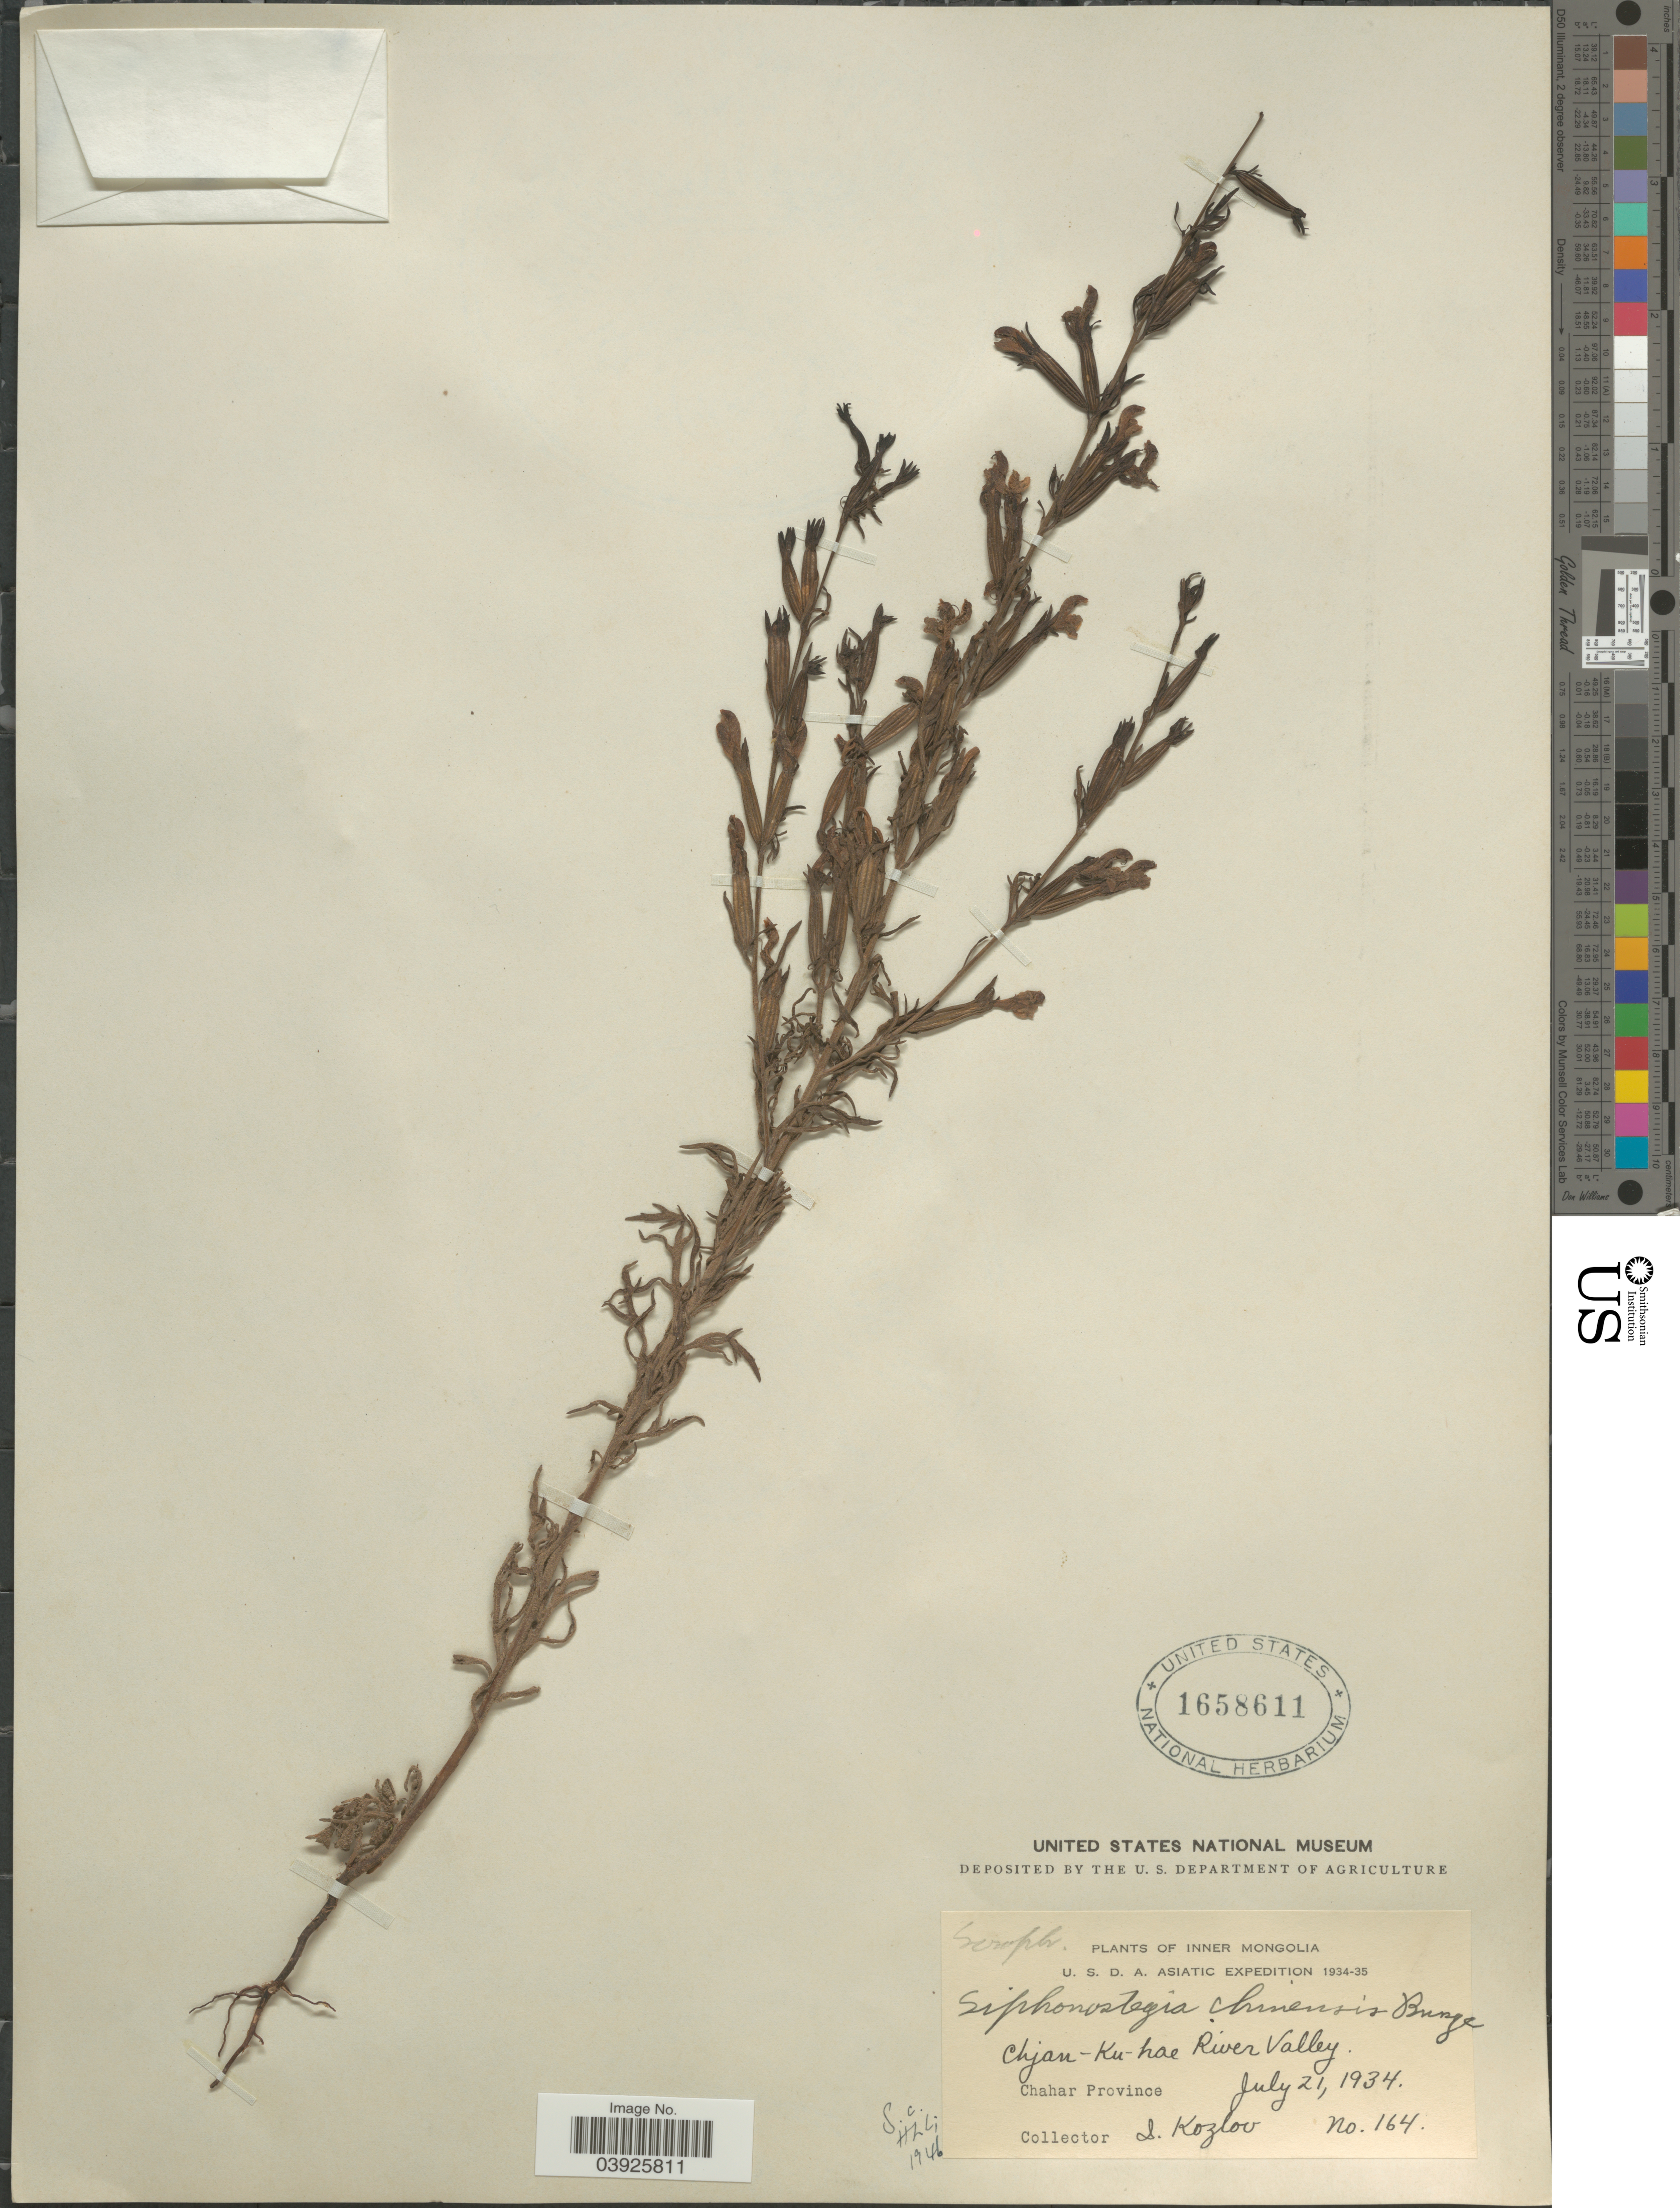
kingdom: Plantae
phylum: Tracheophyta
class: Magnoliopsida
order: Lamiales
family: Orobanchaceae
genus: Siphonostegia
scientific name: Siphonostegia chinensis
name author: Benth.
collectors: I. Kozlov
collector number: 164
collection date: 1934-07-21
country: China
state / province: Nei Monggol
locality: Inner Mongolia. Chjan-Ku-hae River Valley. Chahar Province.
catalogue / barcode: US 1658611